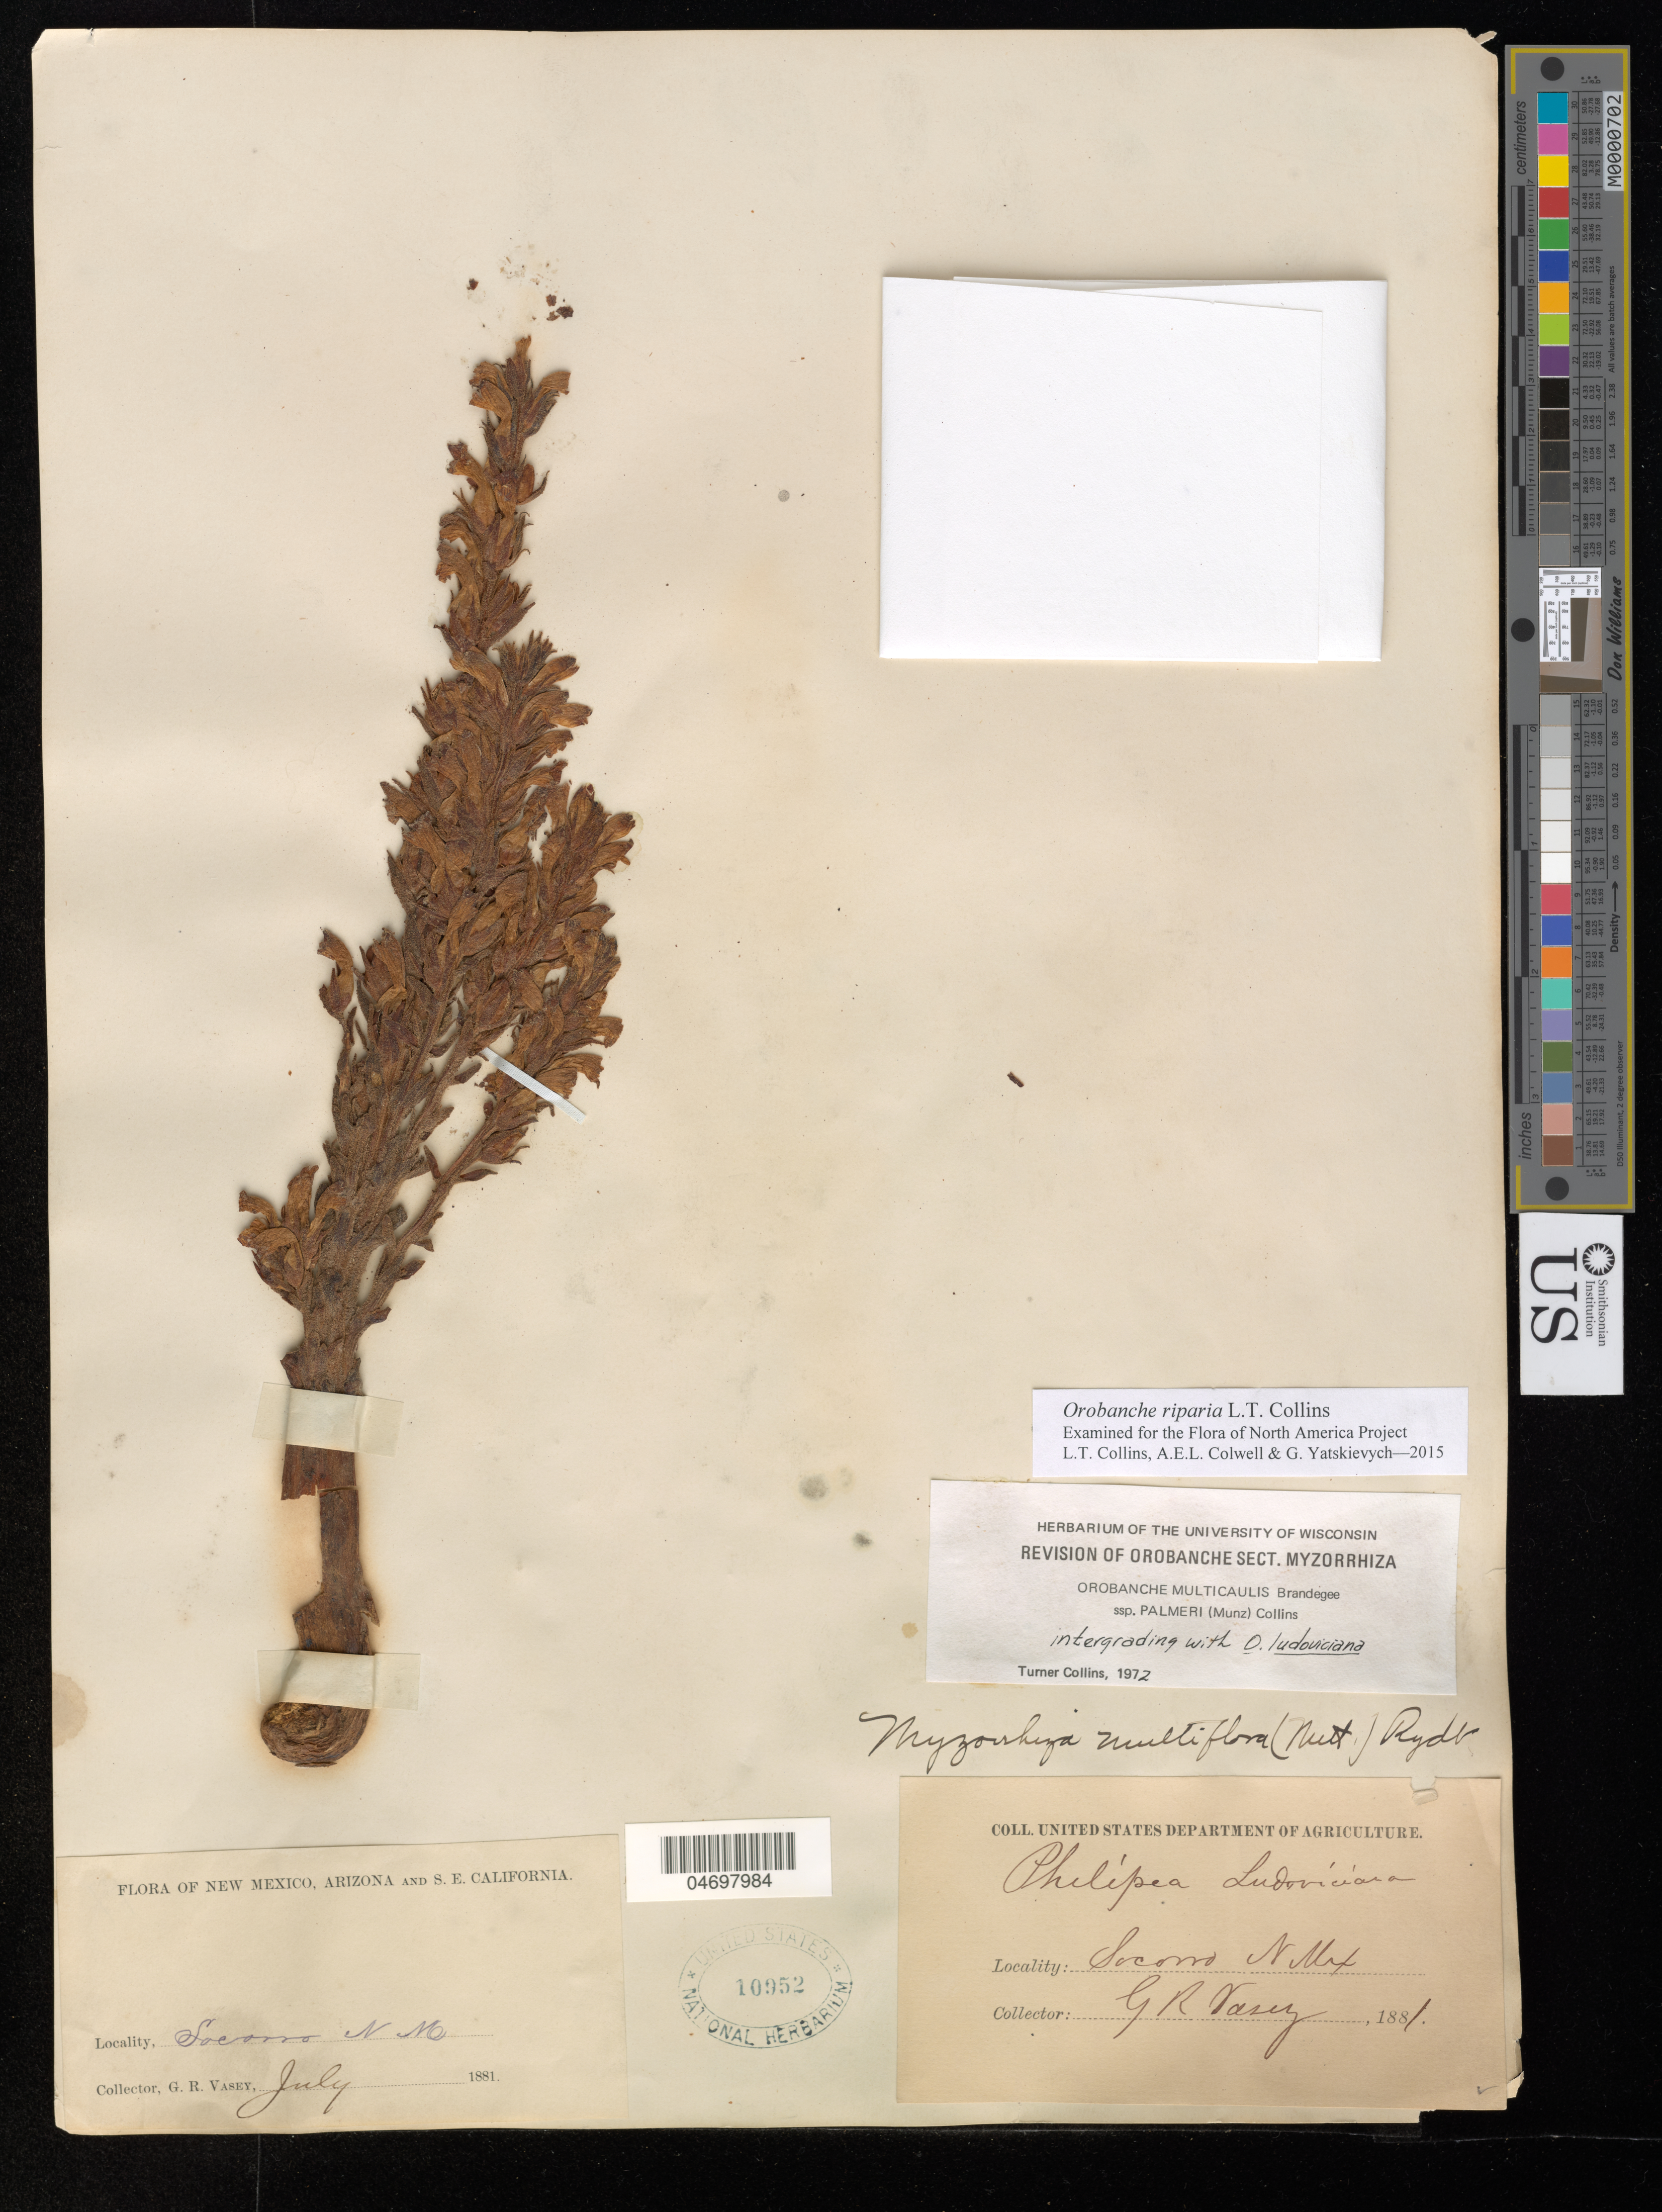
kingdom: Plantae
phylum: Tracheophyta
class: Magnoliopsida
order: Lamiales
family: Orobanchaceae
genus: Orobanche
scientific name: Orobanche riparia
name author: L.T. Collins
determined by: Collins, L. T.; Colwell, A. E.; Yatskievych, G. A.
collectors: G. R. Vasey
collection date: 1881-07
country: United States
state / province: New Mexico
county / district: Socorro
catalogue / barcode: US 10952